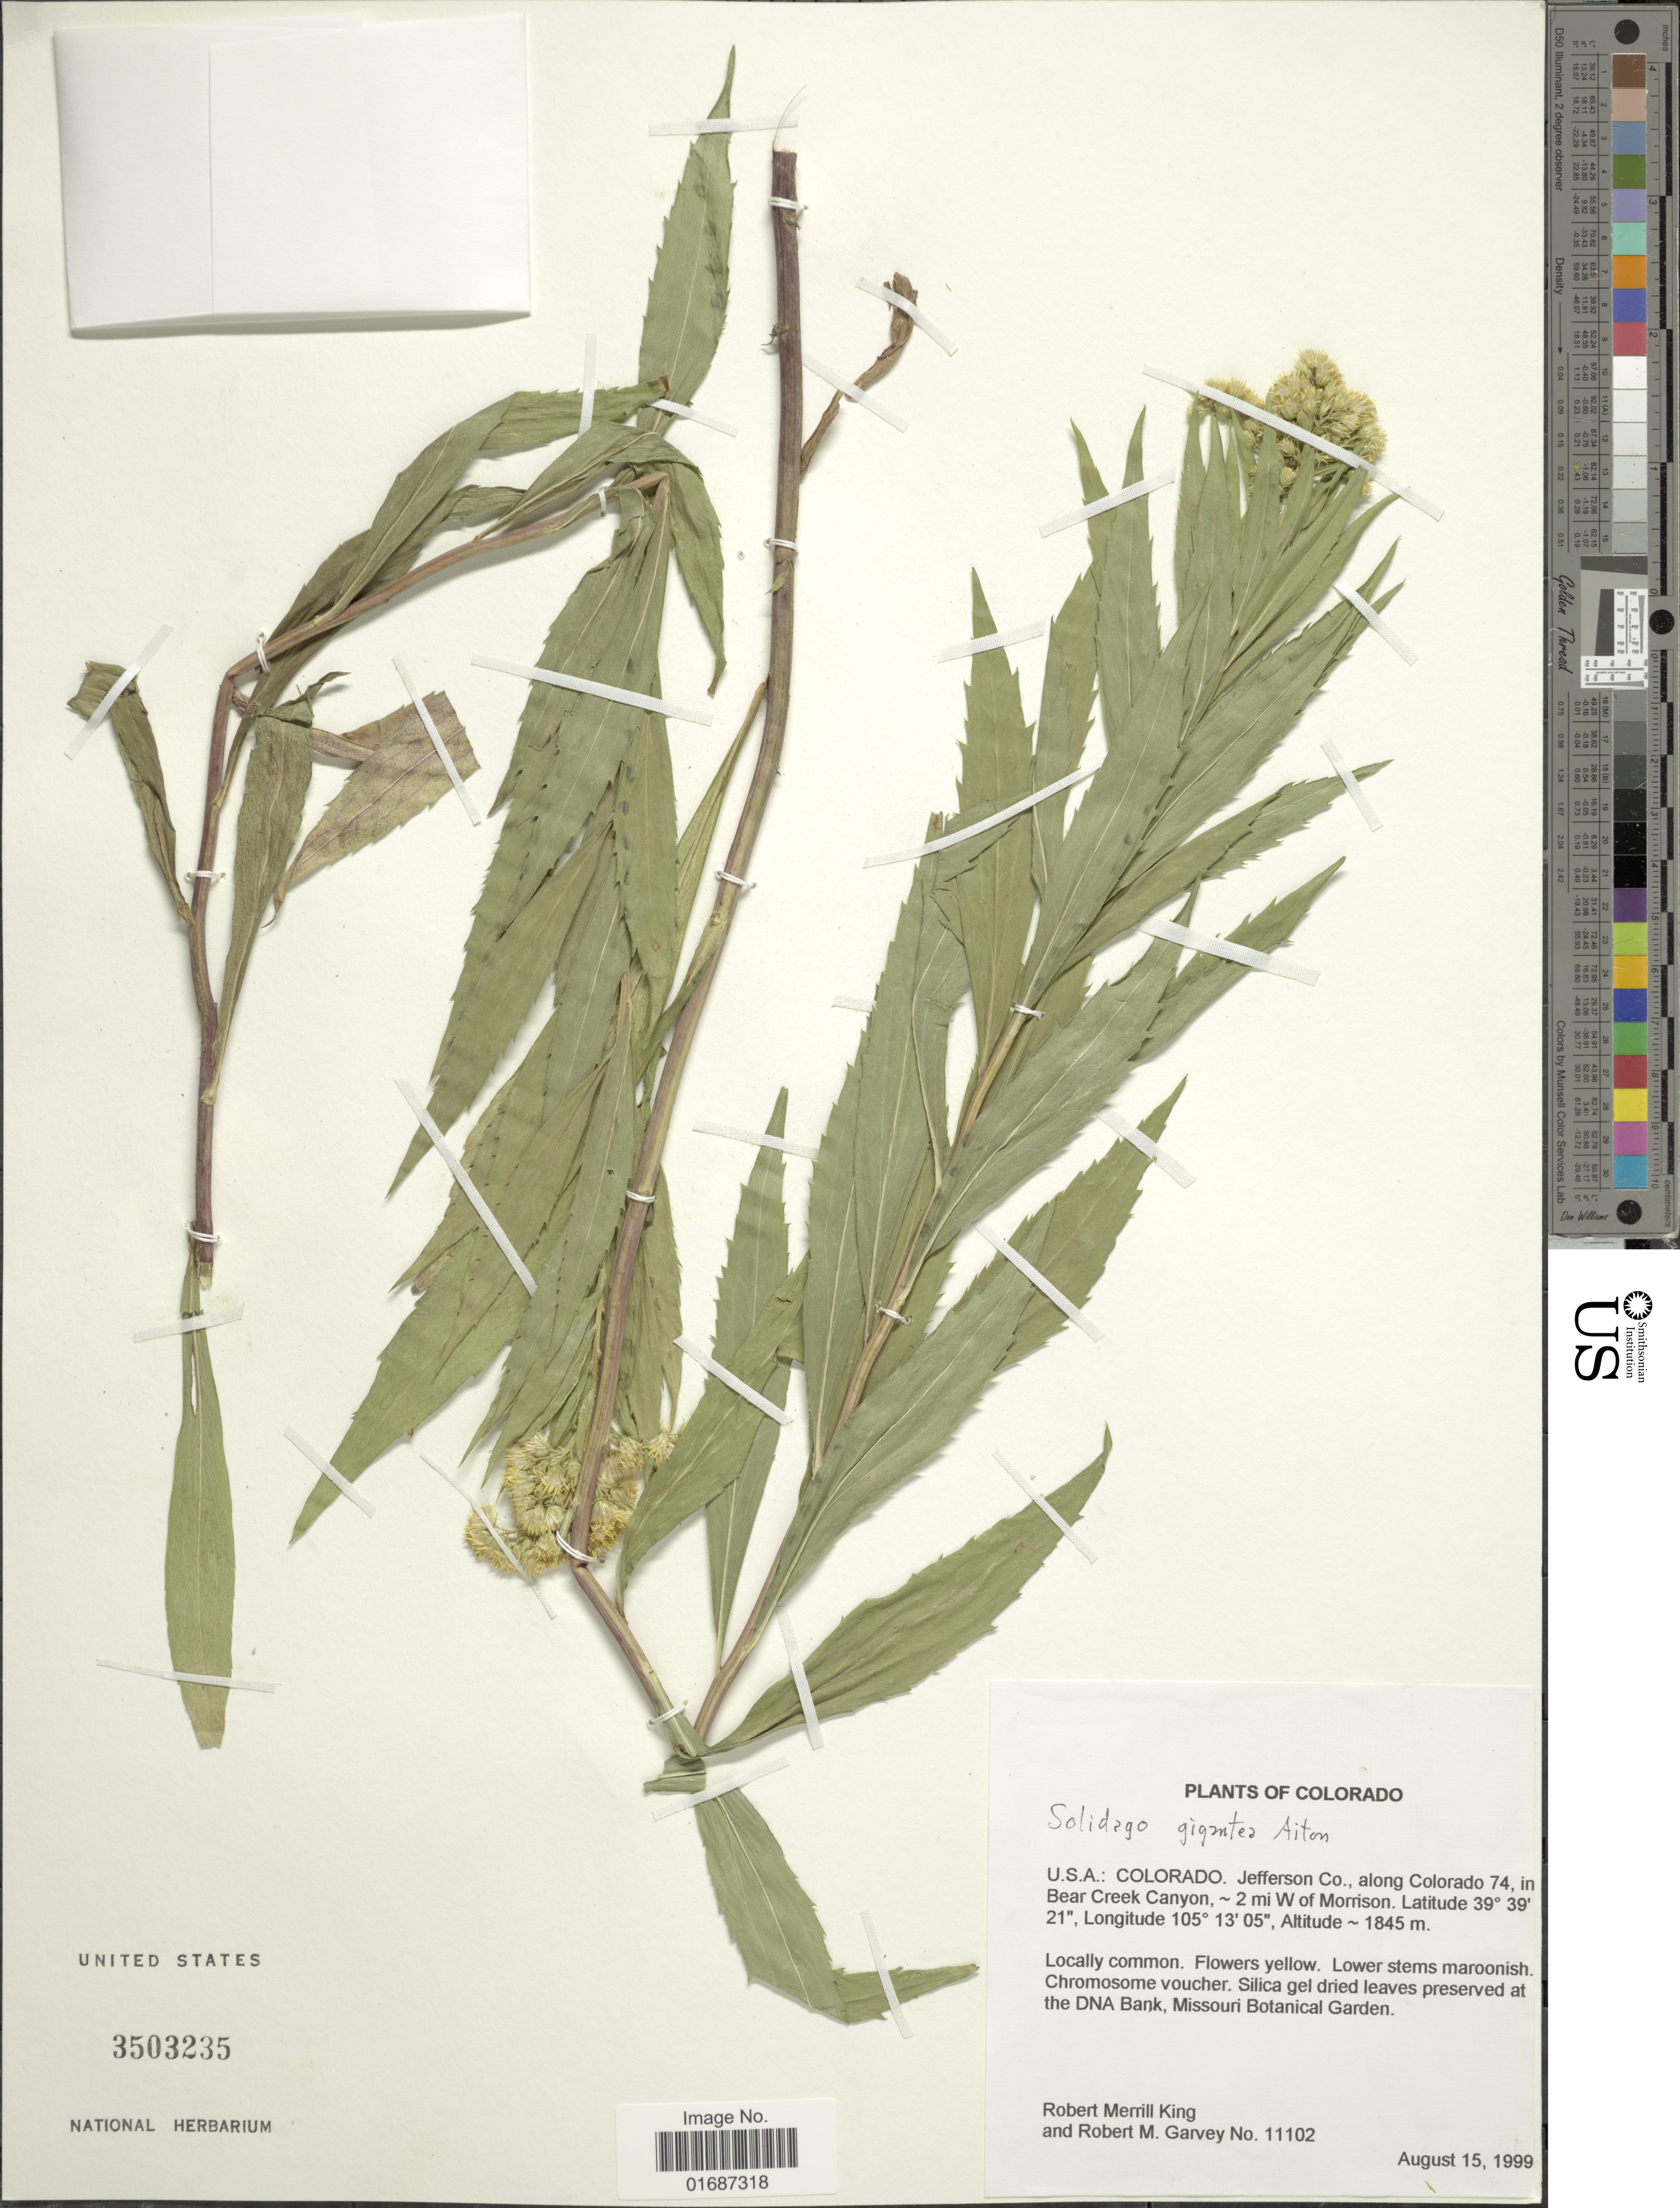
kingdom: Plantae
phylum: Tracheophyta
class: Magnoliopsida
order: Asterales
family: Asteraceae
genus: Solidago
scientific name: Solidago gigantea var. leiophylla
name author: Fernald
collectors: R. M. King & R. Garvey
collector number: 11102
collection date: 1999-08-15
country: United States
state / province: Colorado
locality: Jefferson Co. along Colorado 74, in Bear Creek Canyon - 2 mi W of Morrison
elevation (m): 1845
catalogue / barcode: US 3503235